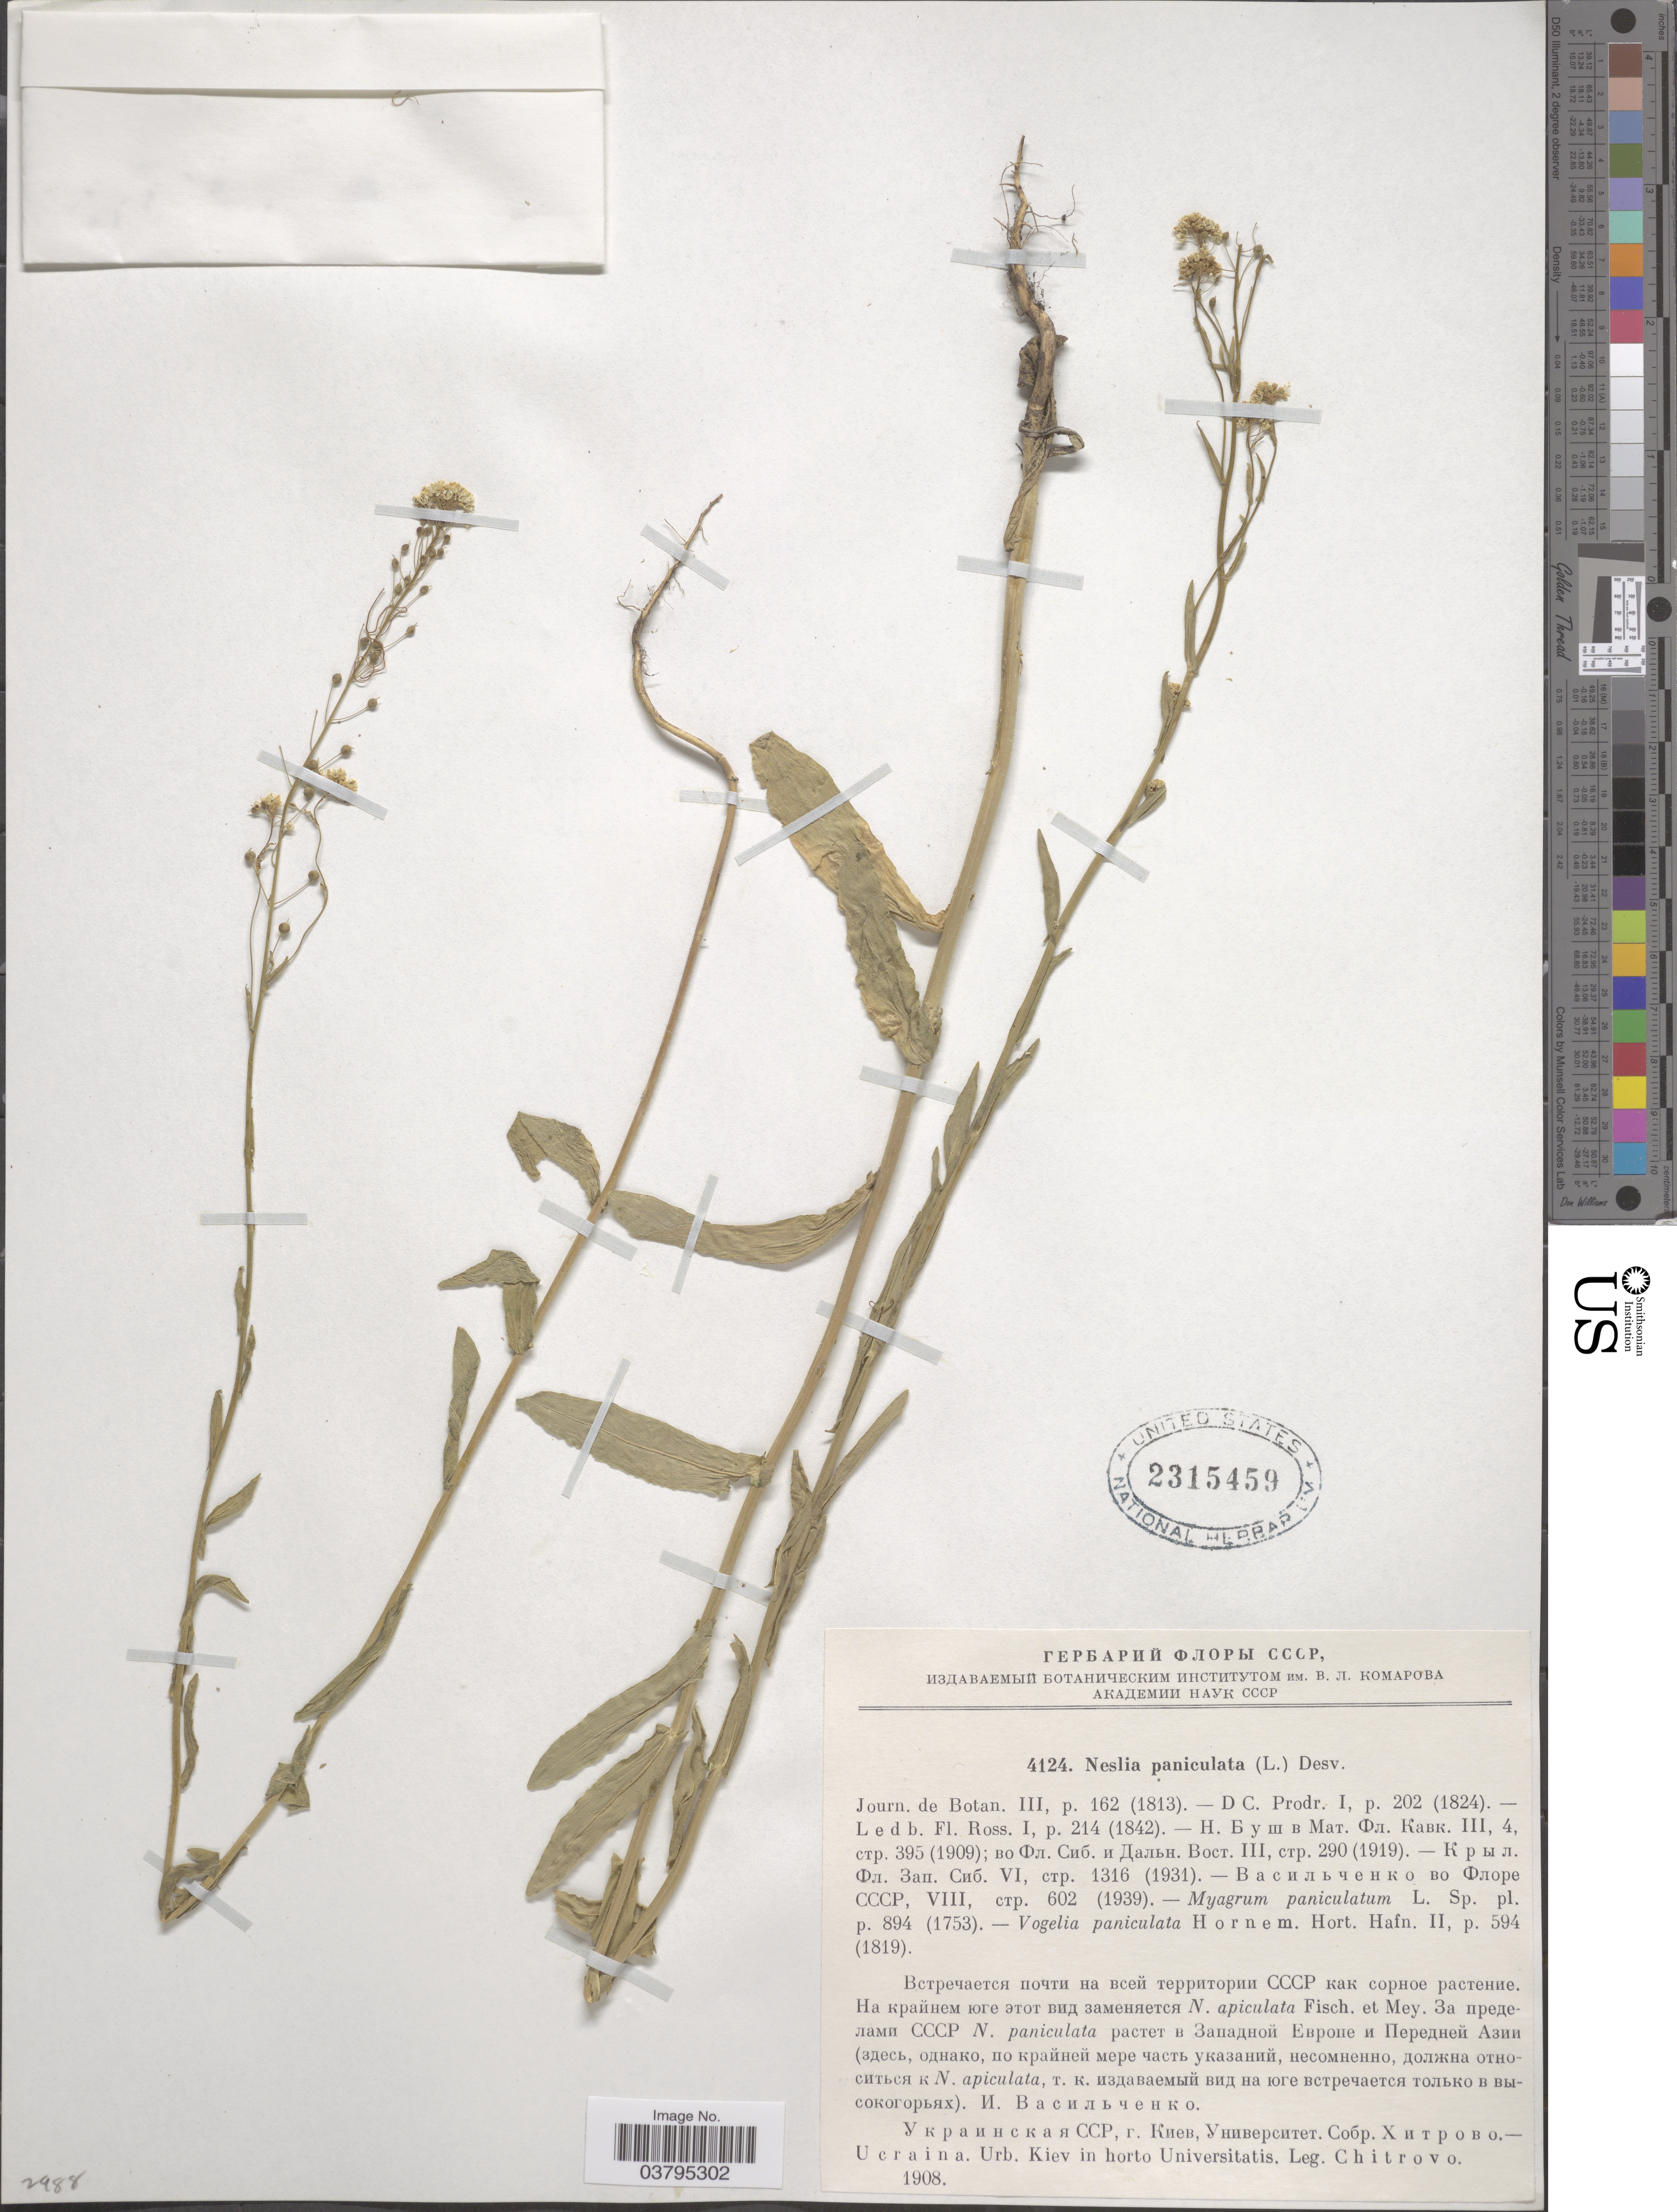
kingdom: Plantae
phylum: Tracheophyta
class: Magnoliopsida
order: Brassicales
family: Brassicaceae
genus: Neslia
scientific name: Neslia paniculata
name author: (L.) Desv.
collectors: V. Chitrovo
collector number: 4124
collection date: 1908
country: Ukraine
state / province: Kiev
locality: Ucraina. Urb. Kiev in horto Universitatis.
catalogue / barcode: US 2315459